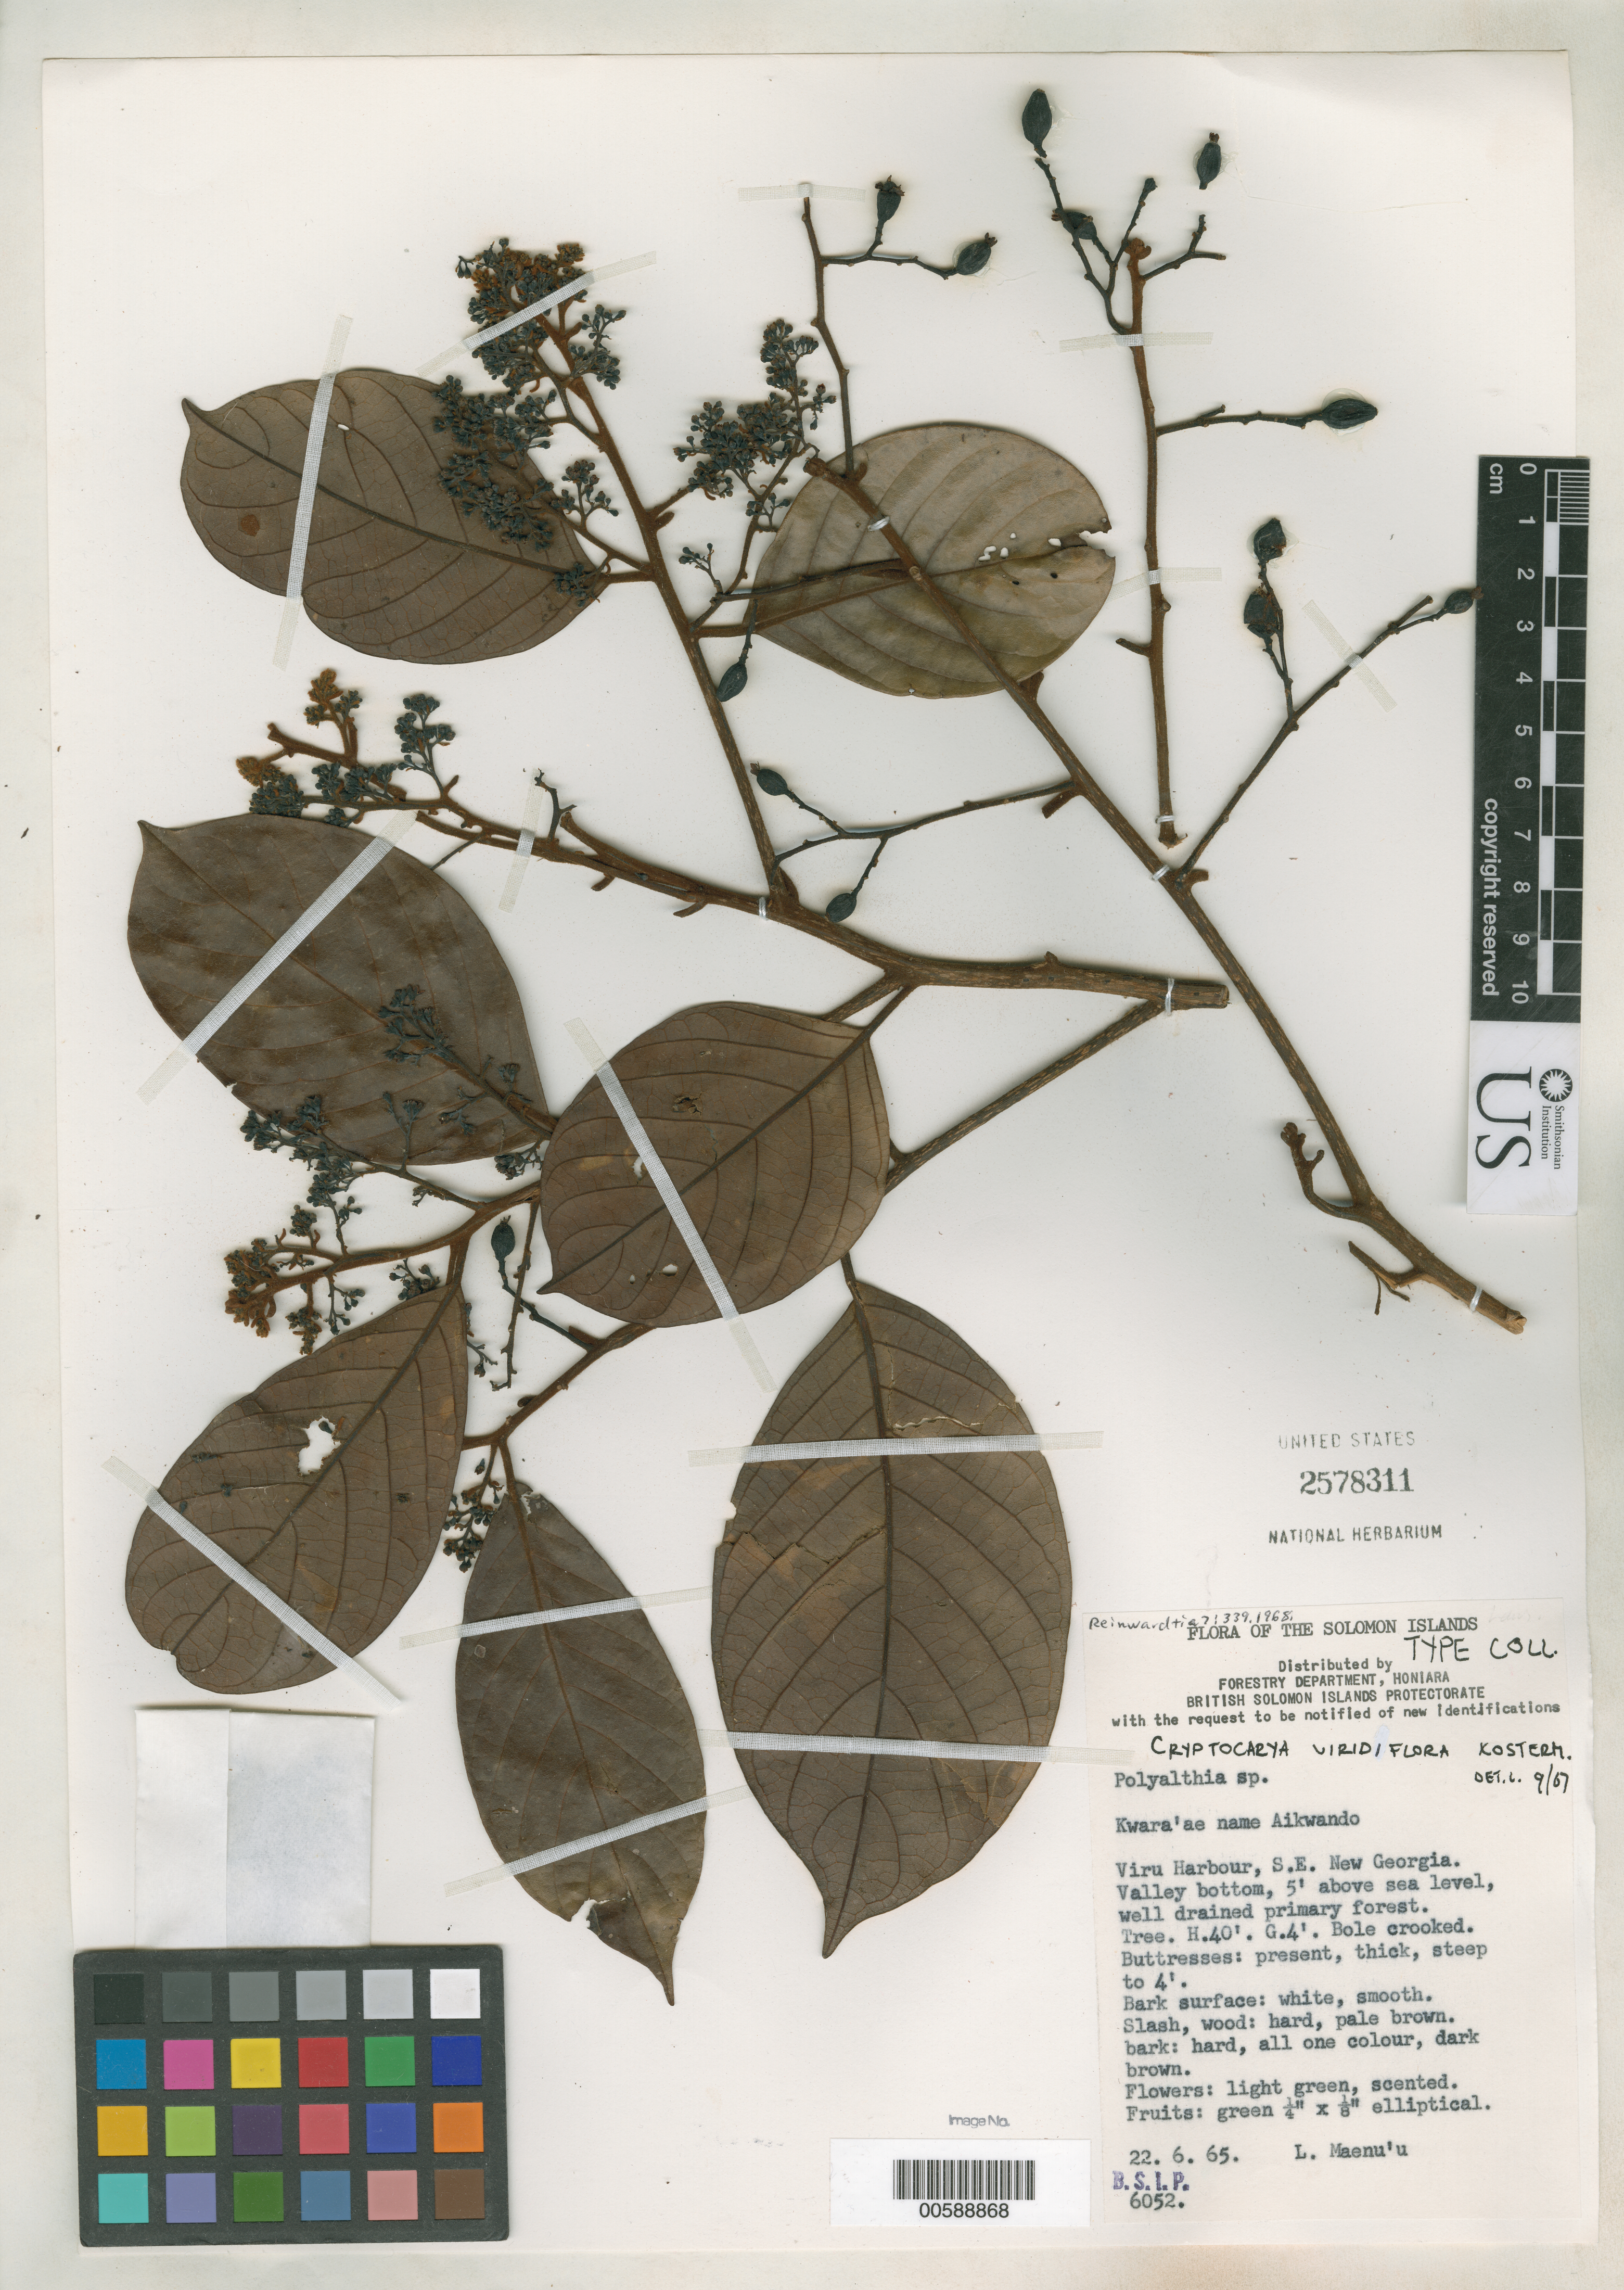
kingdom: Plantae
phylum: Tracheophyta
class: Magnoliopsida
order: Laurales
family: Lauraceae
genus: Cryptocarya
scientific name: Cryptocarya viridiflora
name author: Kosterm.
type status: Isotype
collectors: L. Maenu'u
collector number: BSIP 6052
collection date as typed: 22 Jun 1965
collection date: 1965-06-22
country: Solomon Islands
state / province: Western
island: New Georgia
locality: Viru Harbour, SE, valley bottom.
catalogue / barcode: US 2578311